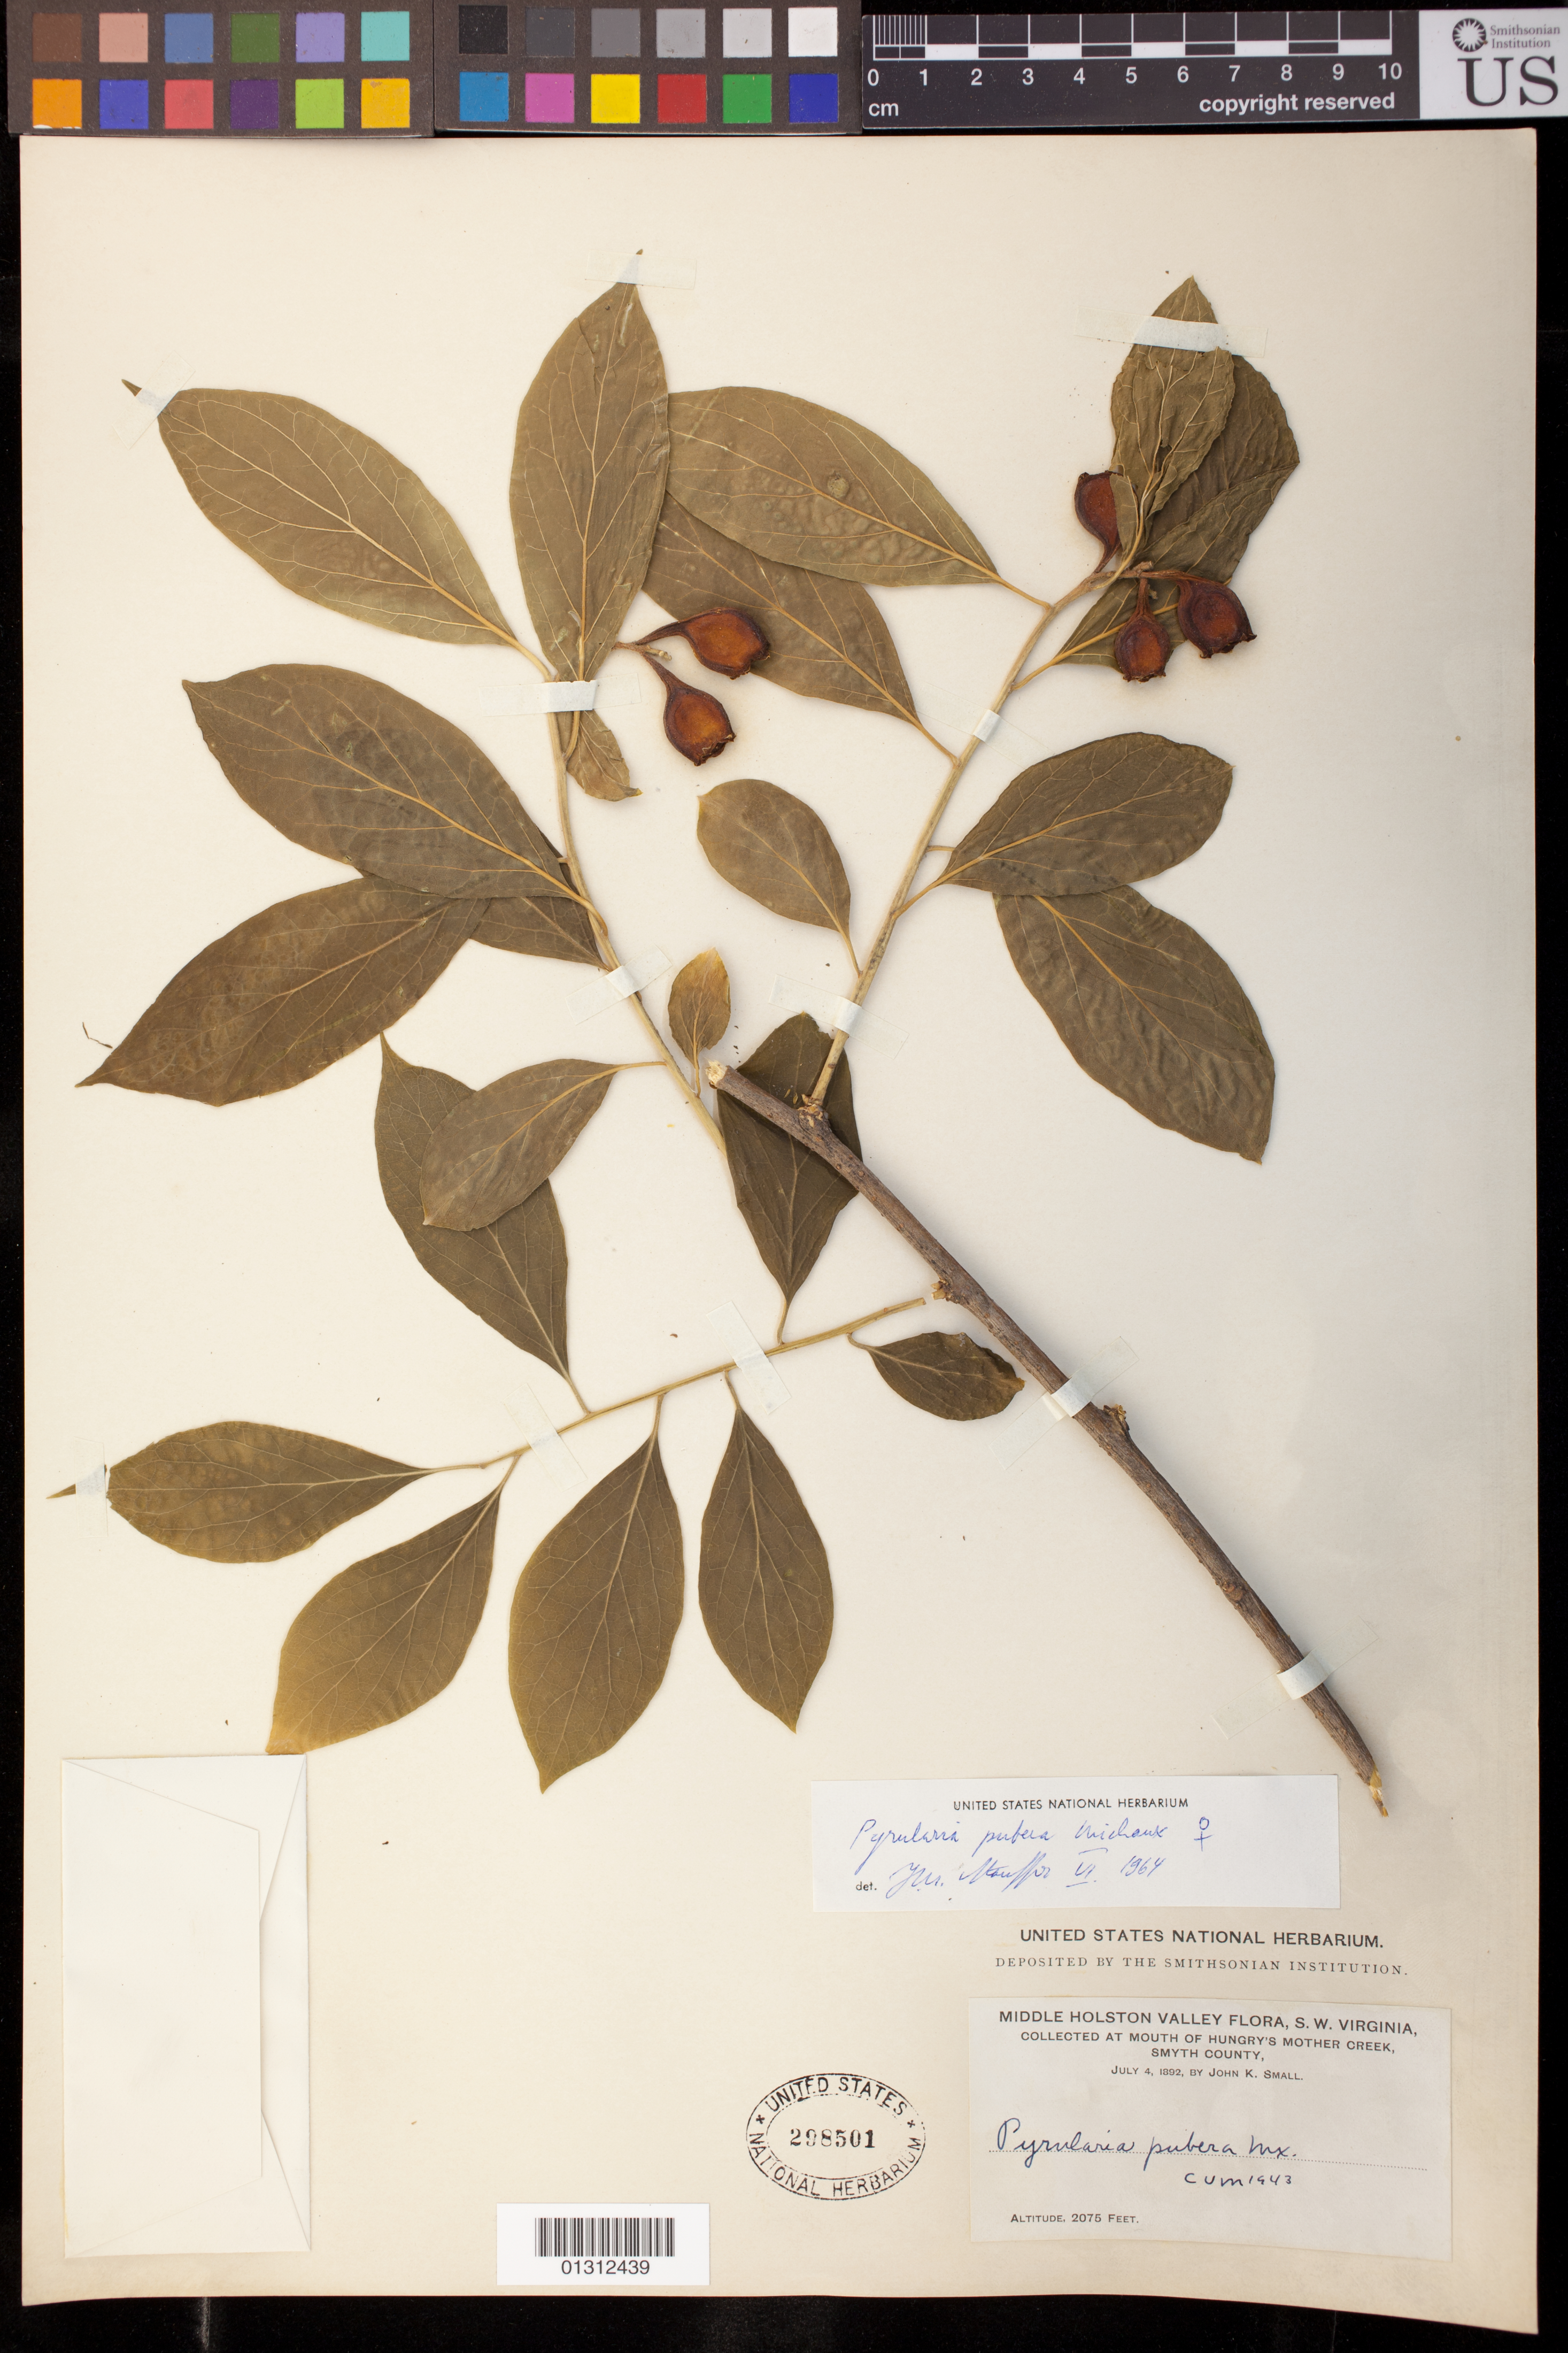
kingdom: Plantae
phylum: Tracheophyta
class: Magnoliopsida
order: Santalales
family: Cervantesiaceae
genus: Pyrularia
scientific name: Pyrularia pubera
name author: Michx.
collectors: J. K. Small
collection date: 1892-07-04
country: United States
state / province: Virginia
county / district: Smyth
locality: Mouth of Hungry's Mother Creek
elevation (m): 632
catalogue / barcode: US 298501